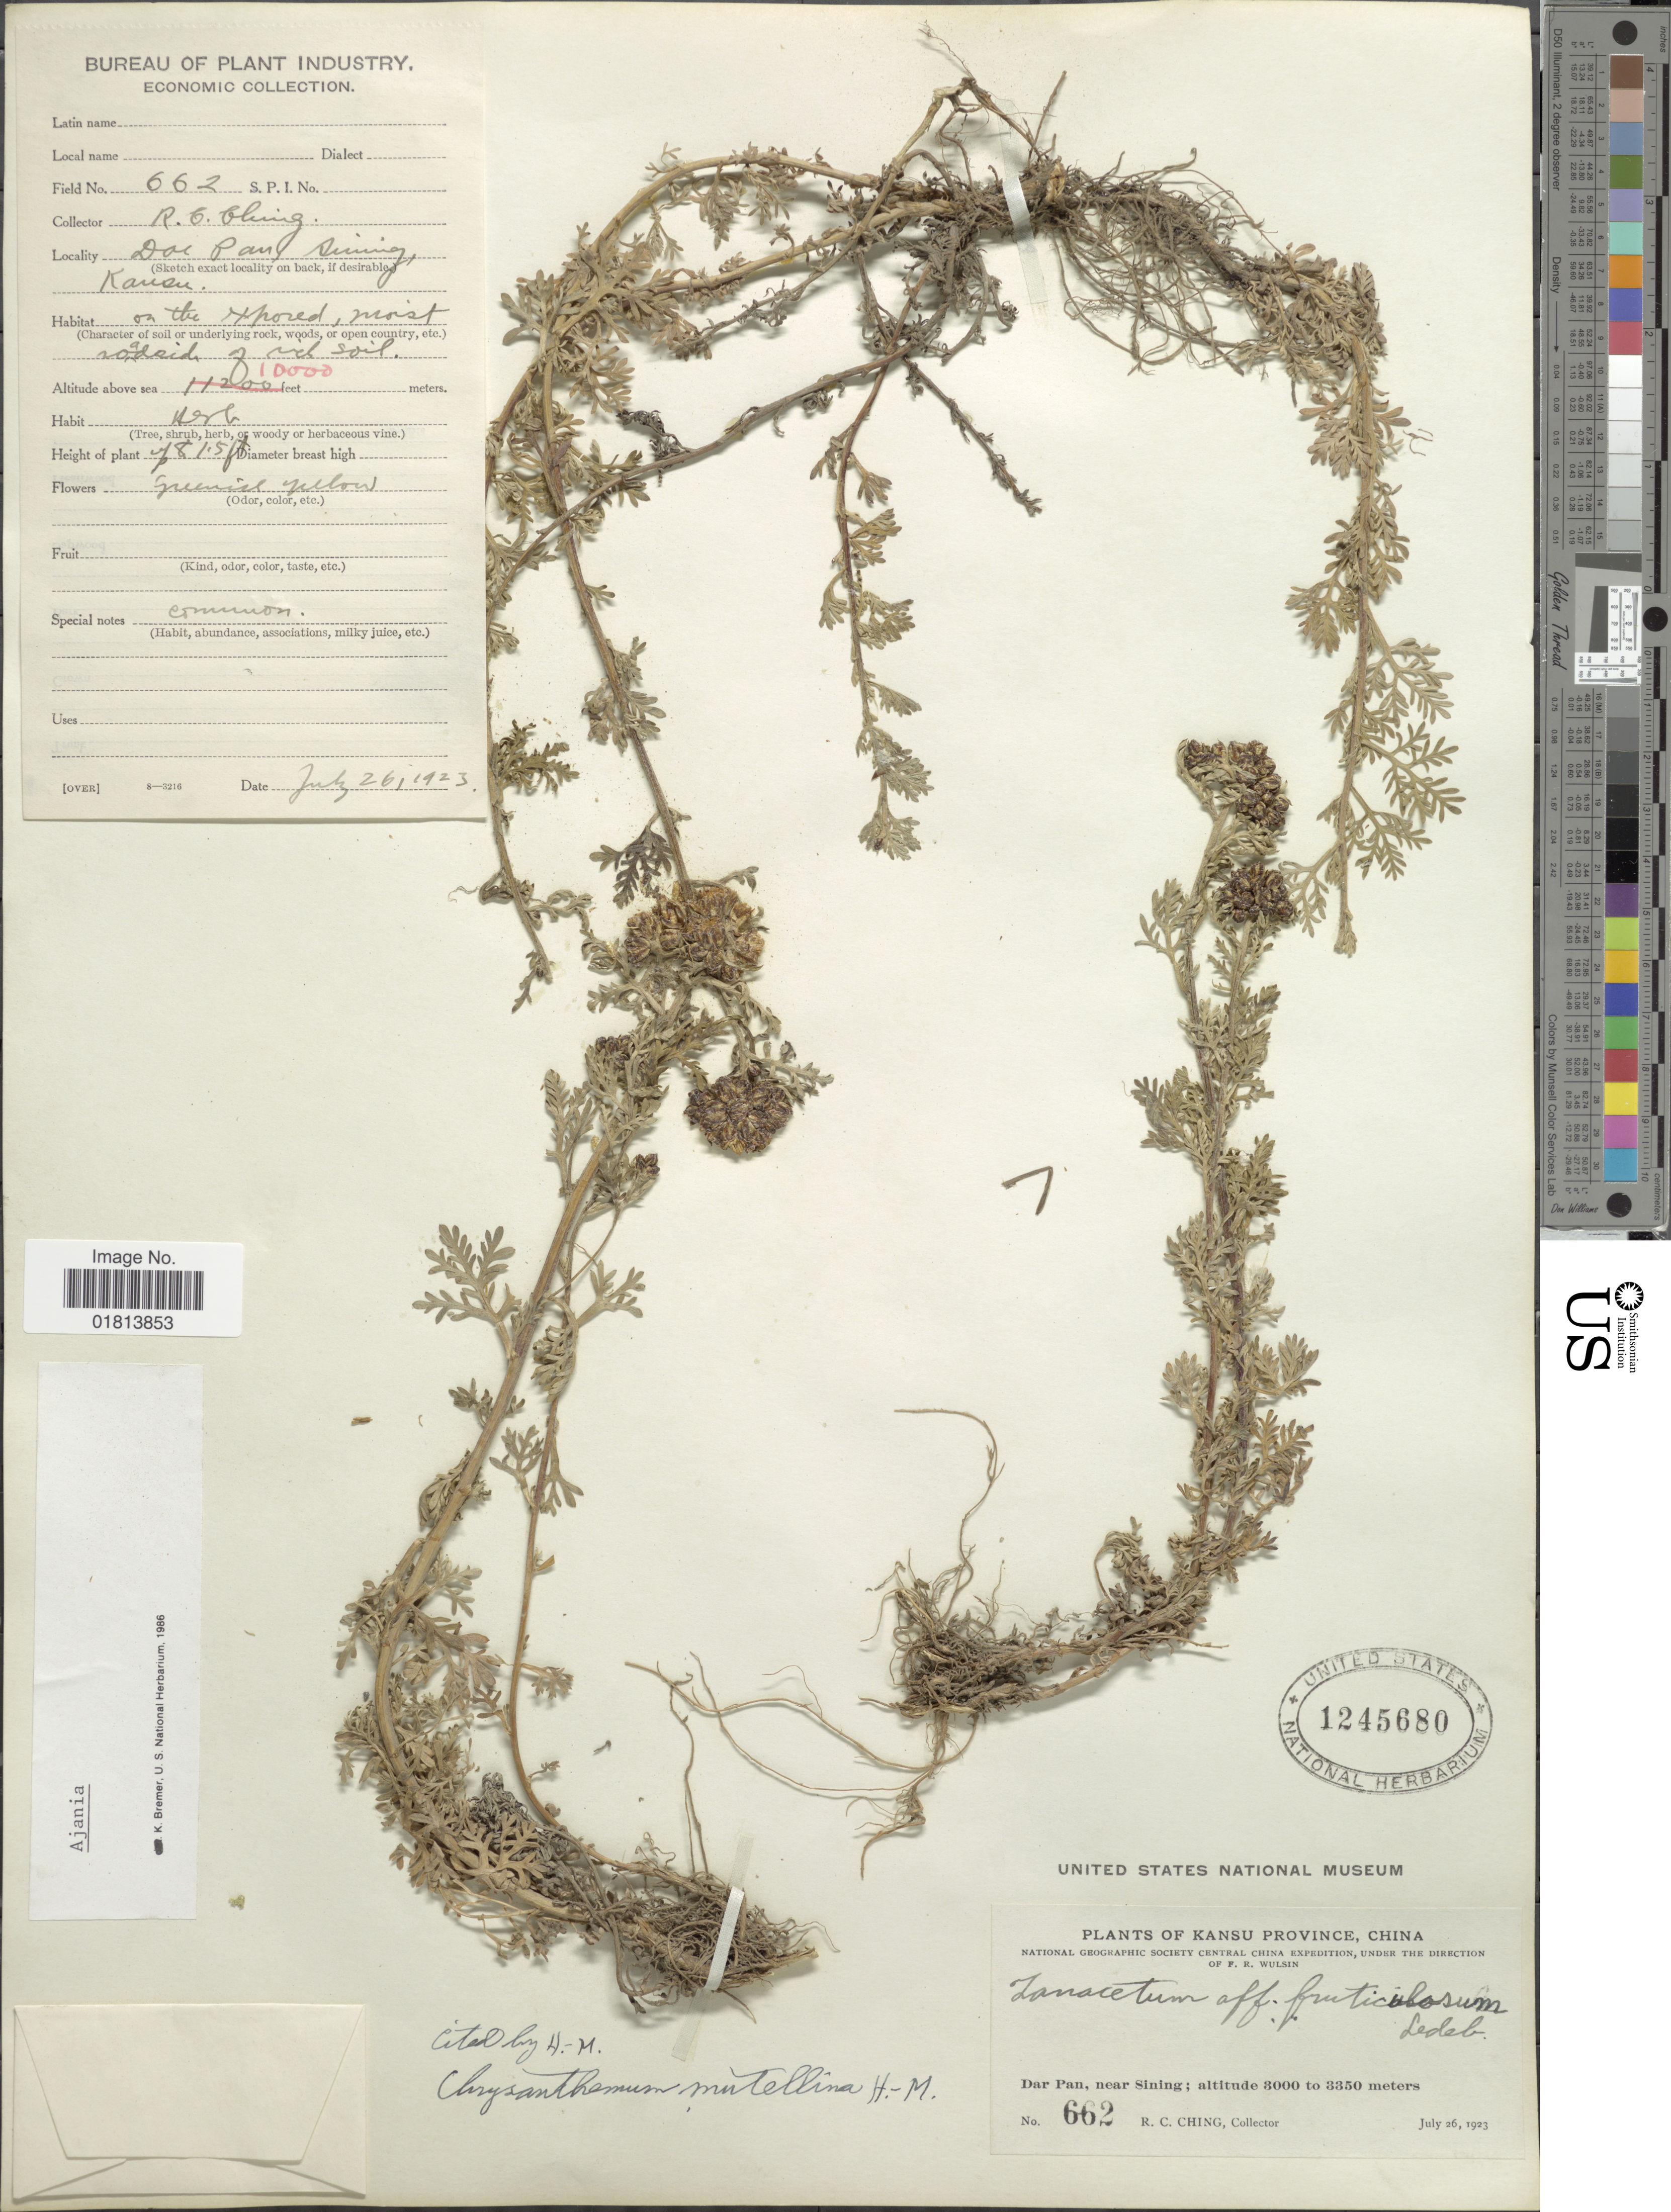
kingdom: Plantae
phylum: Tracheophyta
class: Magnoliopsida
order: Asterales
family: Asteraceae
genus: Ajania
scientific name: Ajania mutellina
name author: Hand.-Mazz.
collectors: R. C. Ching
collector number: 662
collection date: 1923-07-26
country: China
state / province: Gansu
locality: Kansu Province, China, Dar Pan, near Sining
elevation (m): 3048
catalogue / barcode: US 1245680